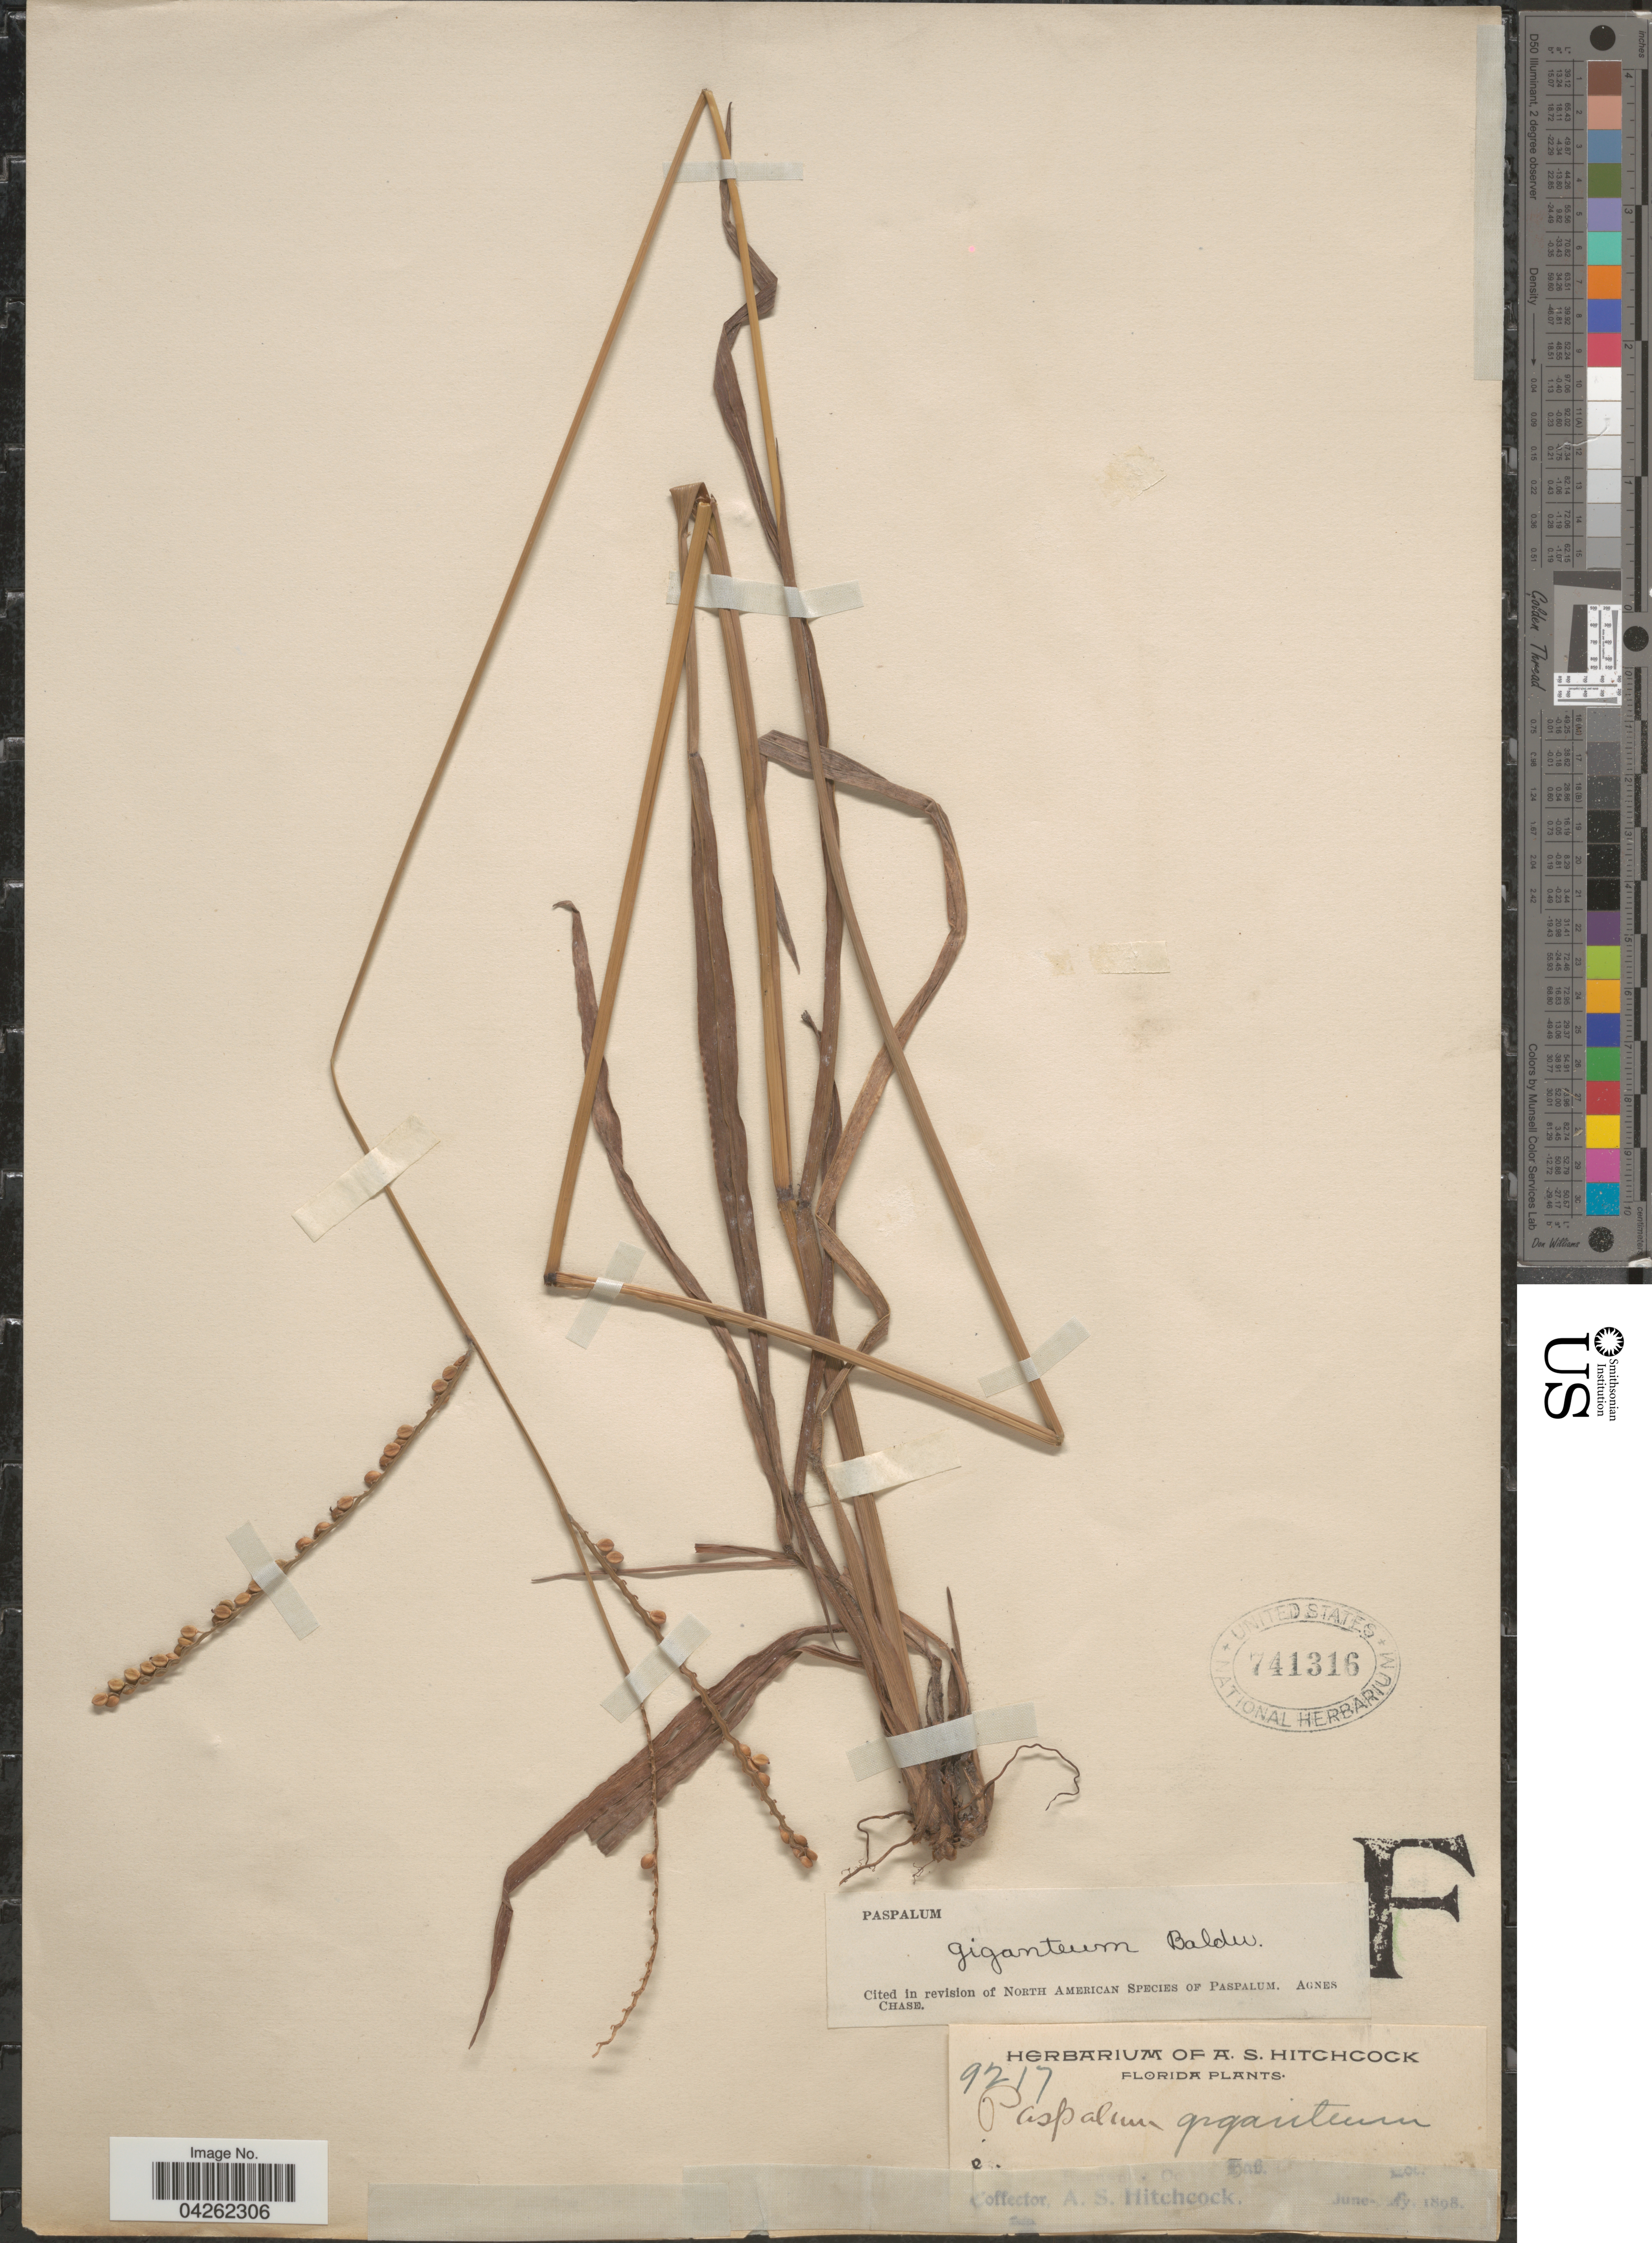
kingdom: Plantae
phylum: Tracheophyta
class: Liliopsida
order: Poales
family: Poaceae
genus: Paspalum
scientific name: Paspalum giganteum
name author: Baldwin ex Vasey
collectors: A. S. Hitchcock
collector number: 9217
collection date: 1898-06-03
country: United States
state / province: Florida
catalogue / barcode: US 741316